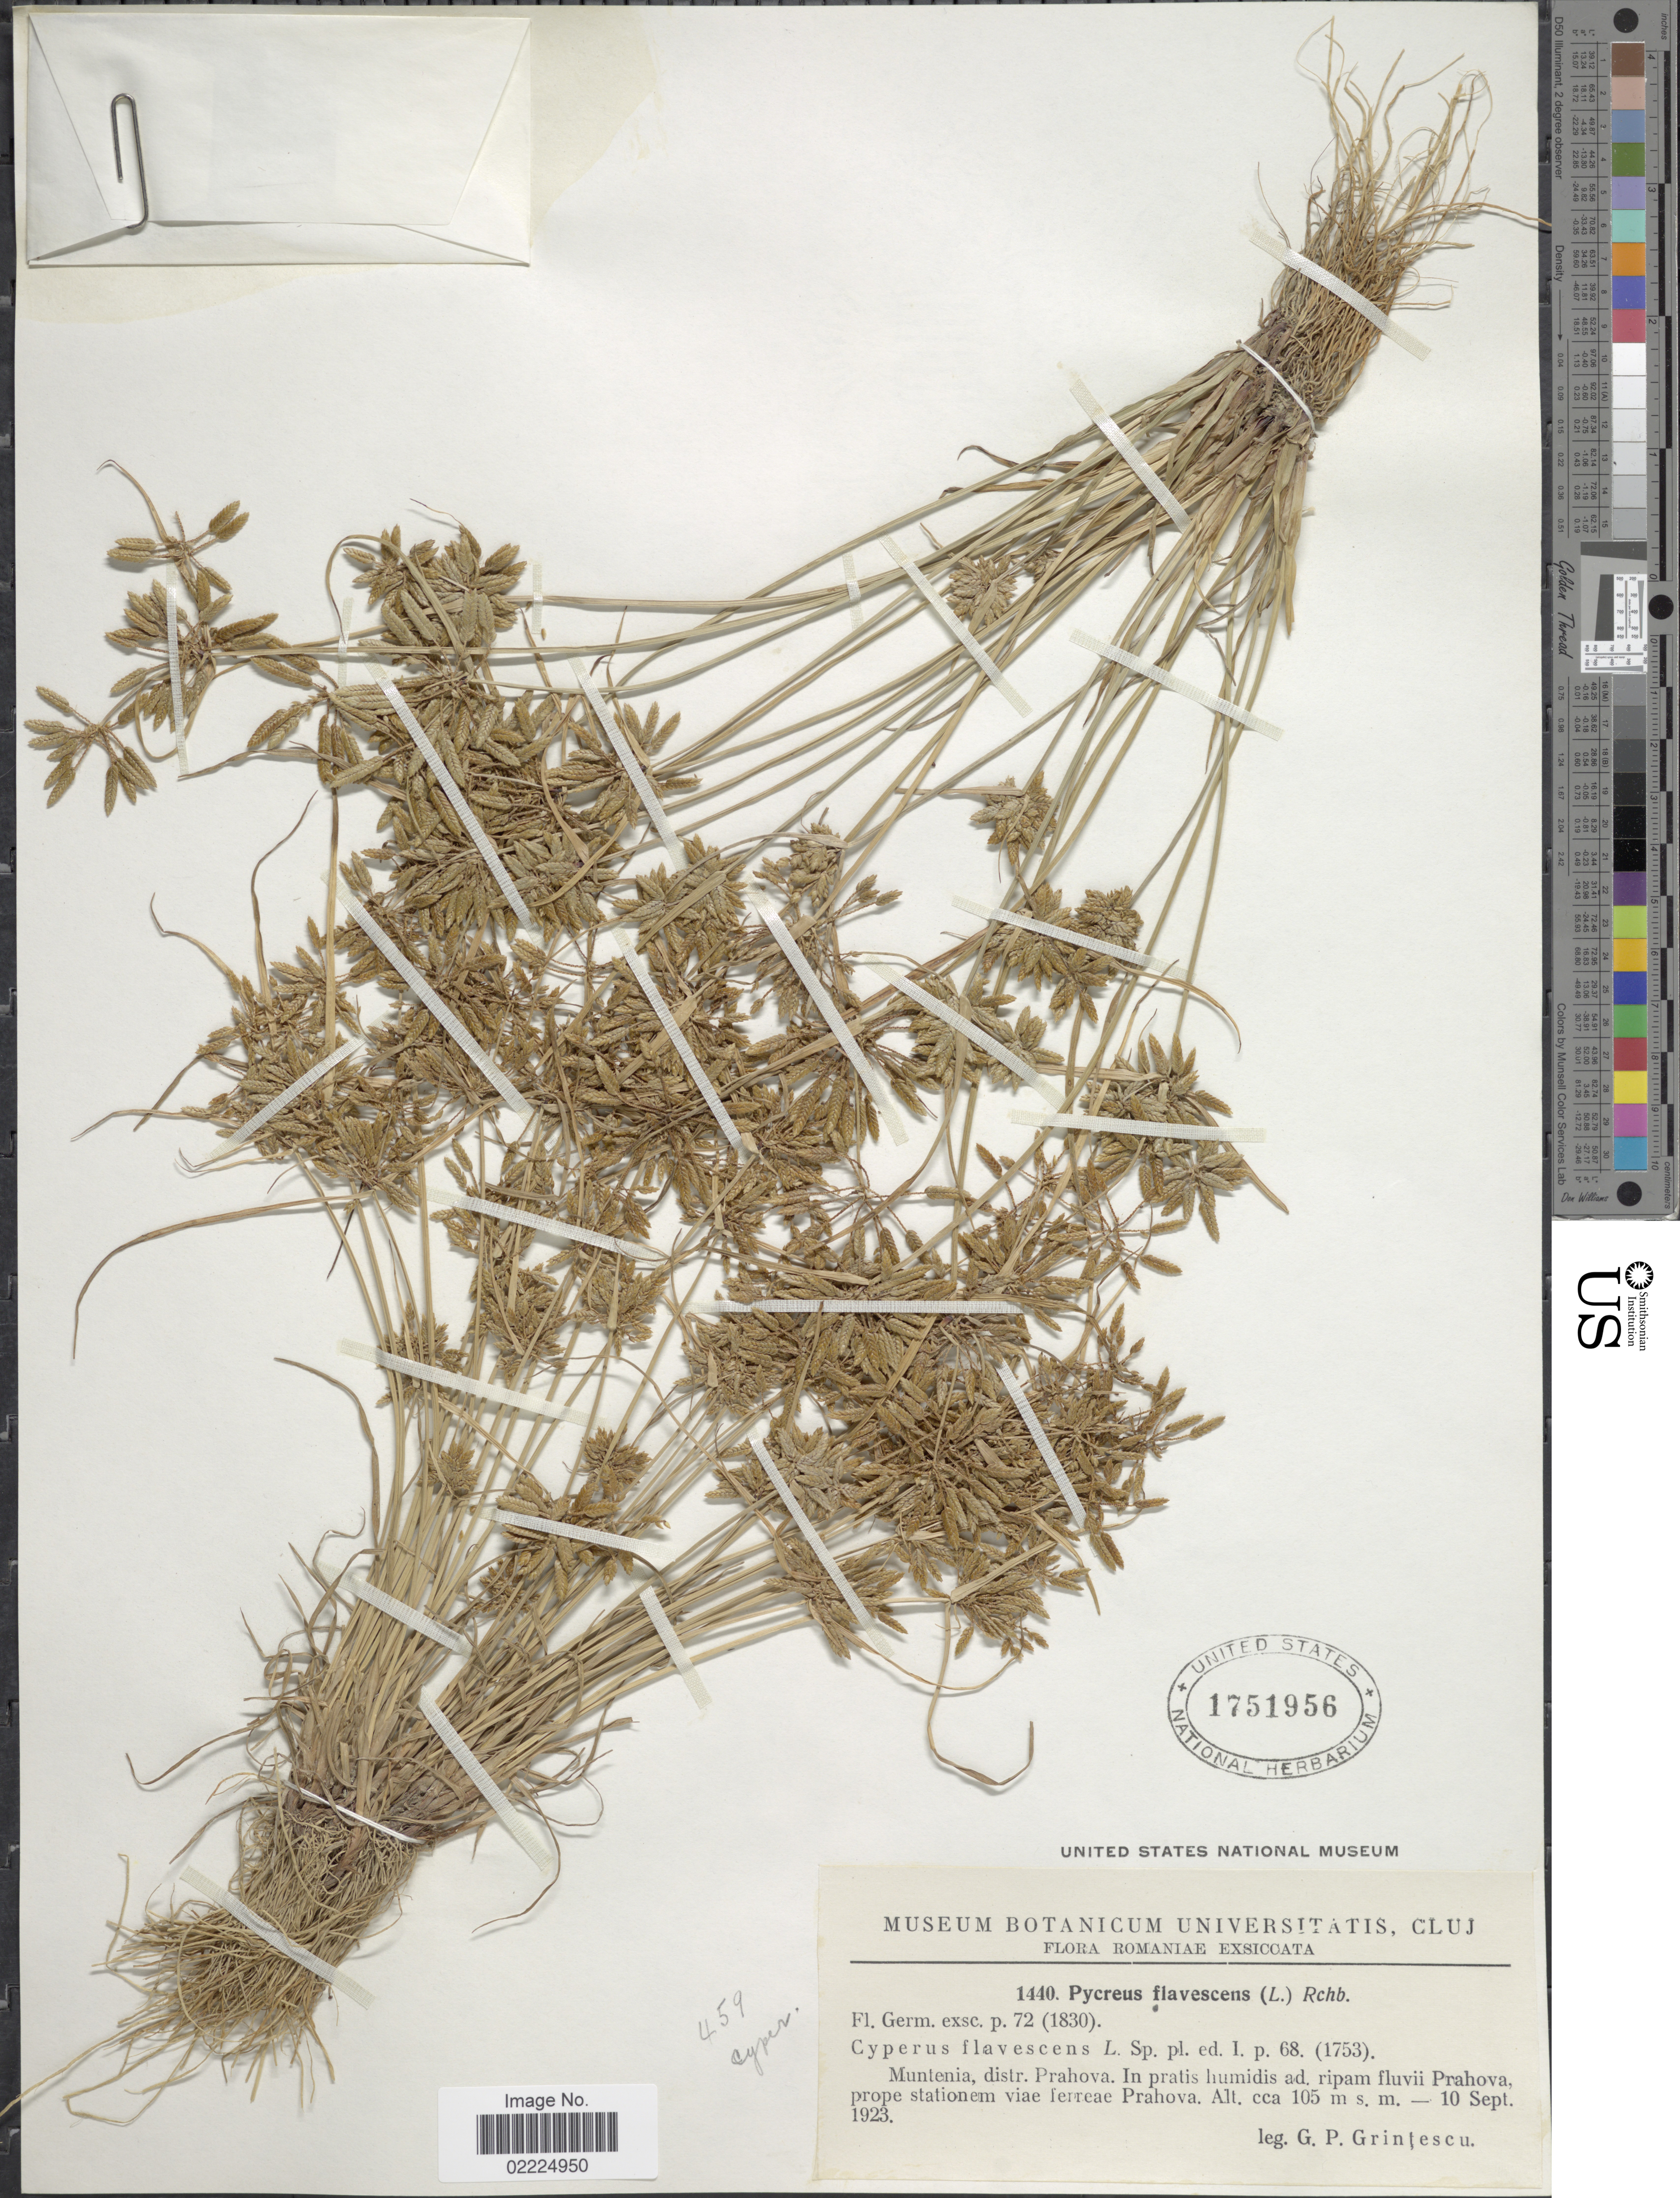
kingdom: Plantae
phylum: Tracheophyta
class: Liliopsida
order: Poales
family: Cyperaceae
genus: Cyperus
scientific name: Cyperus flavescens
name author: L.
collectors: G. Grintescu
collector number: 1440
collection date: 1923-09-10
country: Romania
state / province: Prahova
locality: Muntenia, distr. Prahova. In pratis humidis ad ripam fluvii Prahova prope stationem viae ferreae Prahova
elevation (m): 105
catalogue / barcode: US 1751956